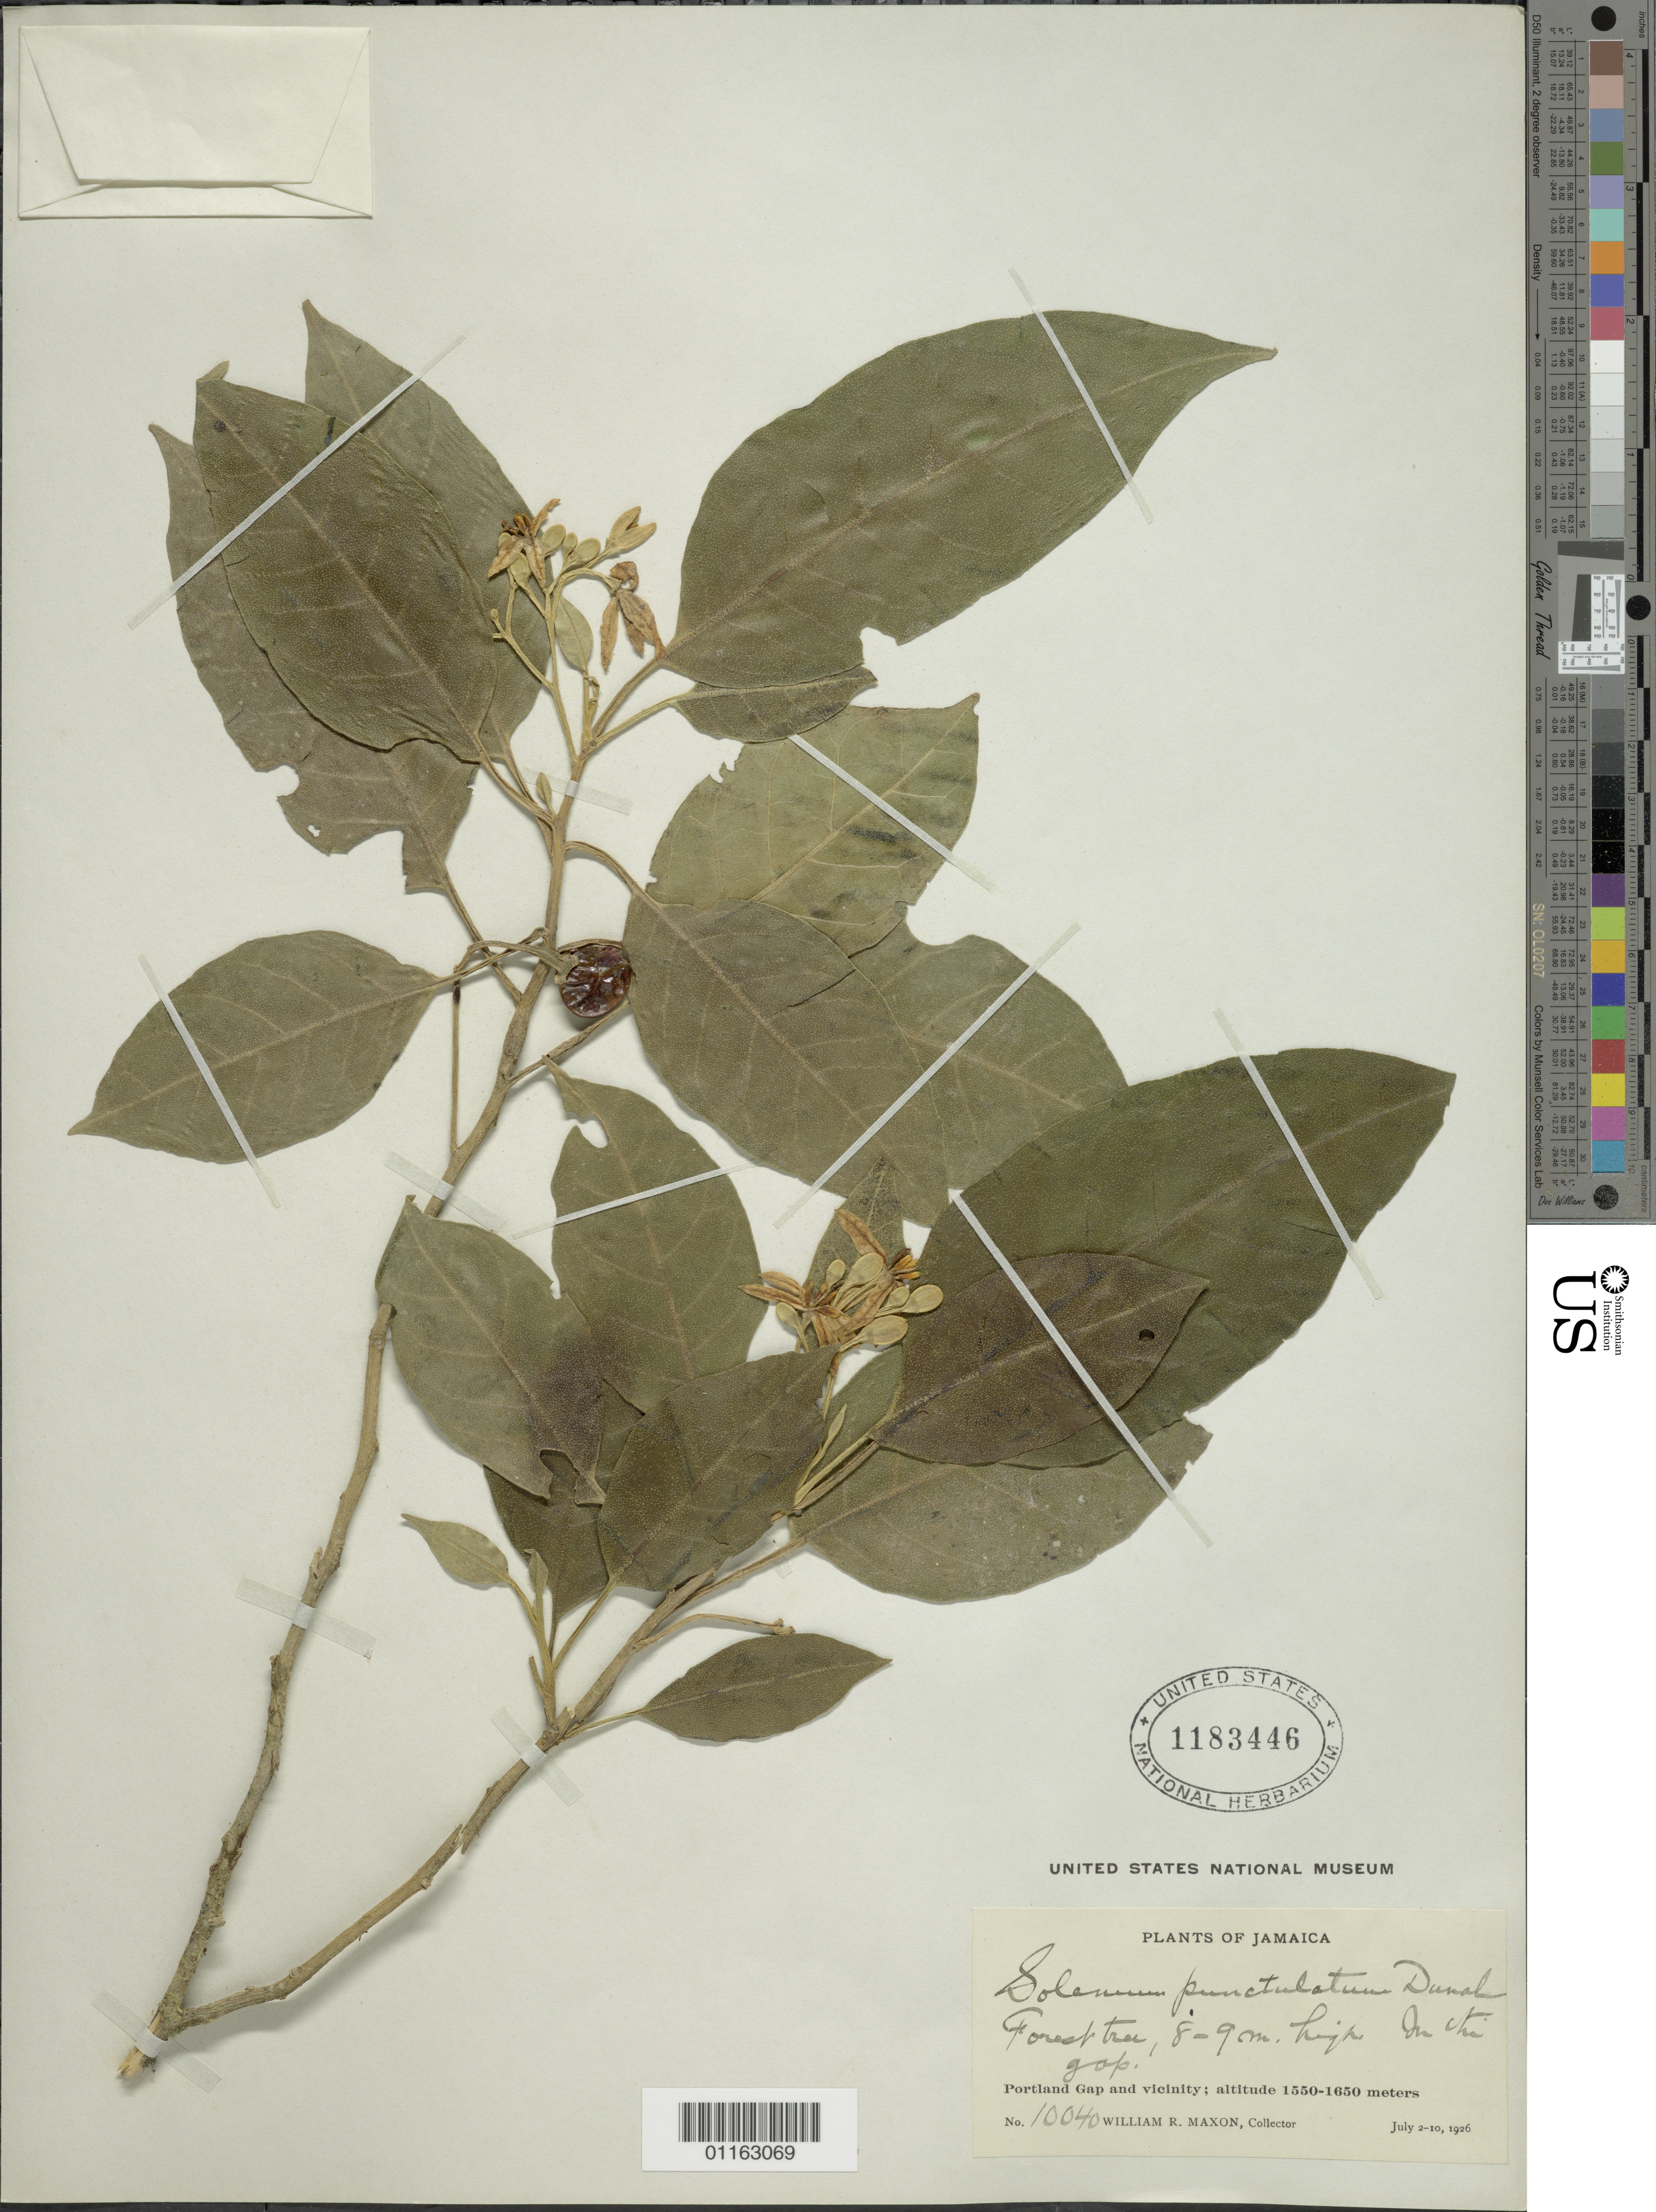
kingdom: Plantae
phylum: Tracheophyta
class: Magnoliopsida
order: Solanales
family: Solanaceae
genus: Solanum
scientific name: Solanum punctulatum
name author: Dunal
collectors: W. R. Maxon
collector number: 10040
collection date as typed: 02 Jul 1926 to 10 Jun 1926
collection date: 1926-06-10/1926-07-02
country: Jamaica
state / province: Portland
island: Jamaica I.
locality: Portland gap and vicinity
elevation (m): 1550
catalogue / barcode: US 1183446